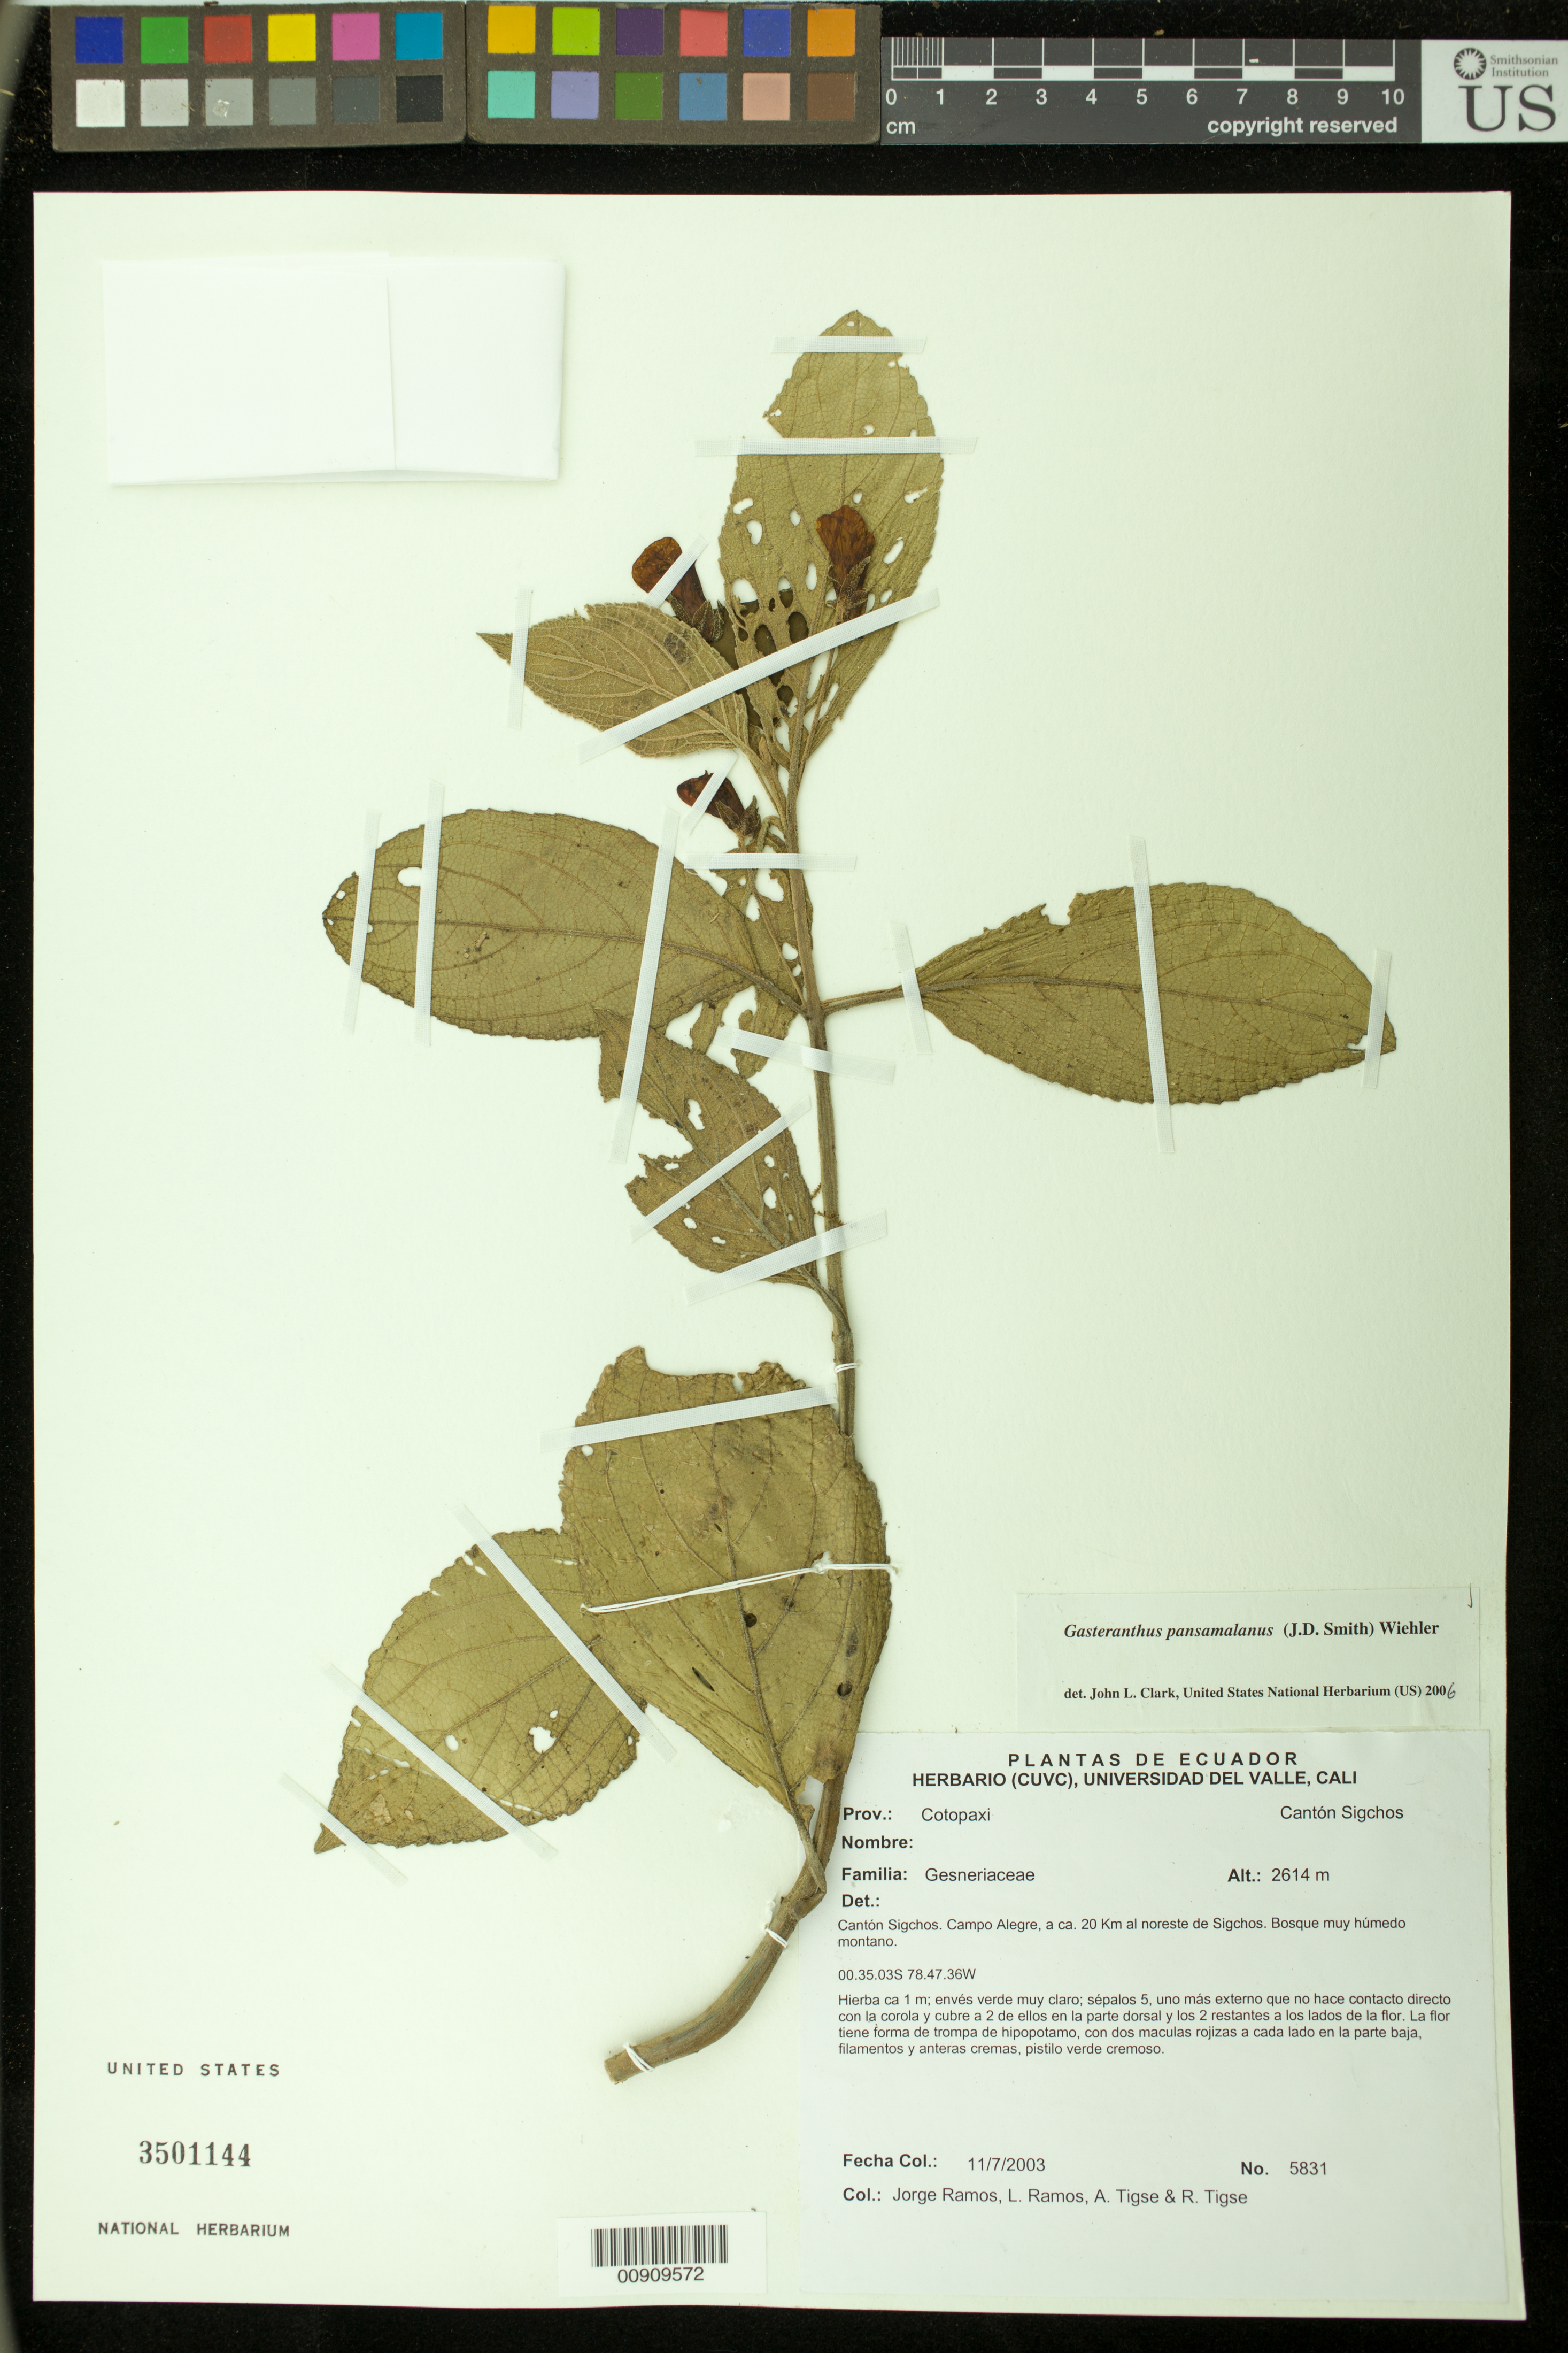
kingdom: Plantae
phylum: Tracheophyta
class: Magnoliopsida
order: Lamiales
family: Gesneriaceae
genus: Gasteranthus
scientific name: Gasteranthus pansamalanus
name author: (Donn. Sm.) Wiehler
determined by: Clark, J. L., (SEL), The Marie Selby Botanical Garden (UNITED STATES)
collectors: J. Ramos, L. Ramos, A. Tigse & R. Tigse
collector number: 5831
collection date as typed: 11 Jul 2003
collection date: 2003-07-11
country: Ecuador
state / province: Cotopaxi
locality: Cantón Sigchos. Campo Alegre, a ca. 20 km al noreste de Sigchos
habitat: Bosque muy húmedo montano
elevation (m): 2614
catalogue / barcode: US 3501144